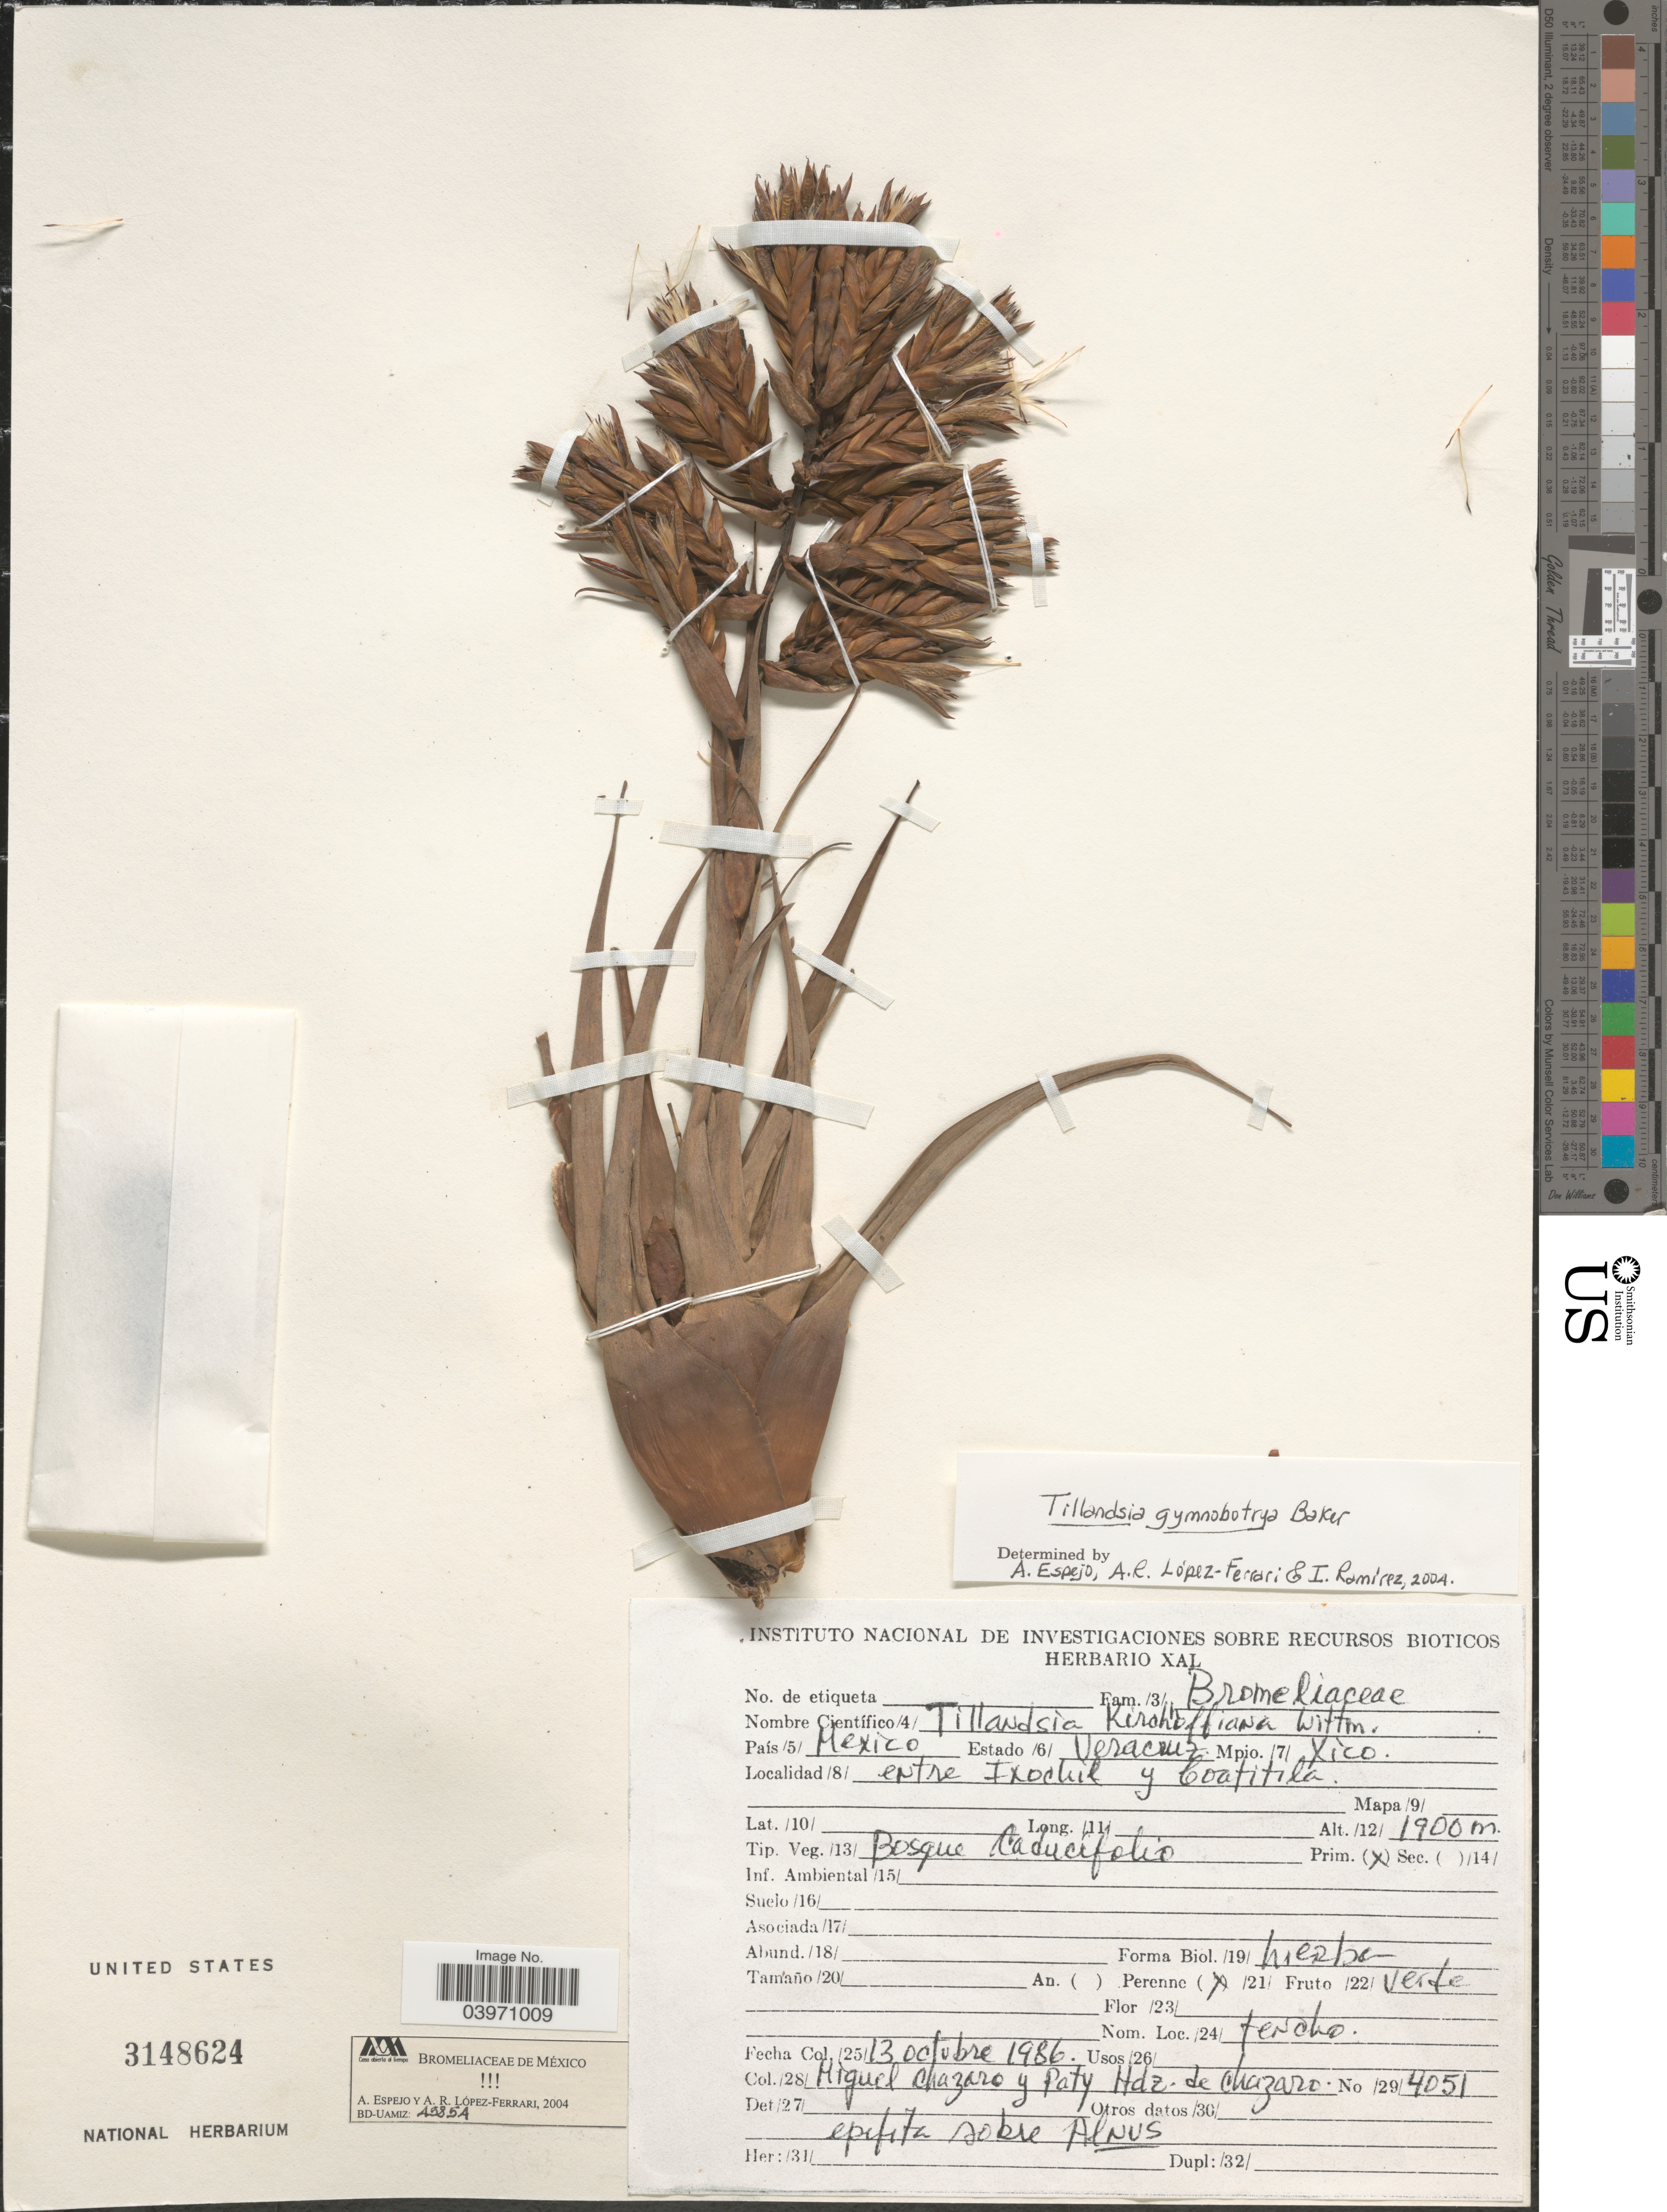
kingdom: Plantae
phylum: Tracheophyta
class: Liliopsida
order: Poales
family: Bromeliaceae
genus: Tillandsia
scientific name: Tillandsia gymnobotrya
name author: Baker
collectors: M. Chazaro & P. H. de Chazaro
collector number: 4051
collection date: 1986-10-13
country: Mexico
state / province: Veracruz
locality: Estado Veracruz. Mpio. Xico. Entre Ixochil y Coatitila.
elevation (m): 1900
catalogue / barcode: US 3148624